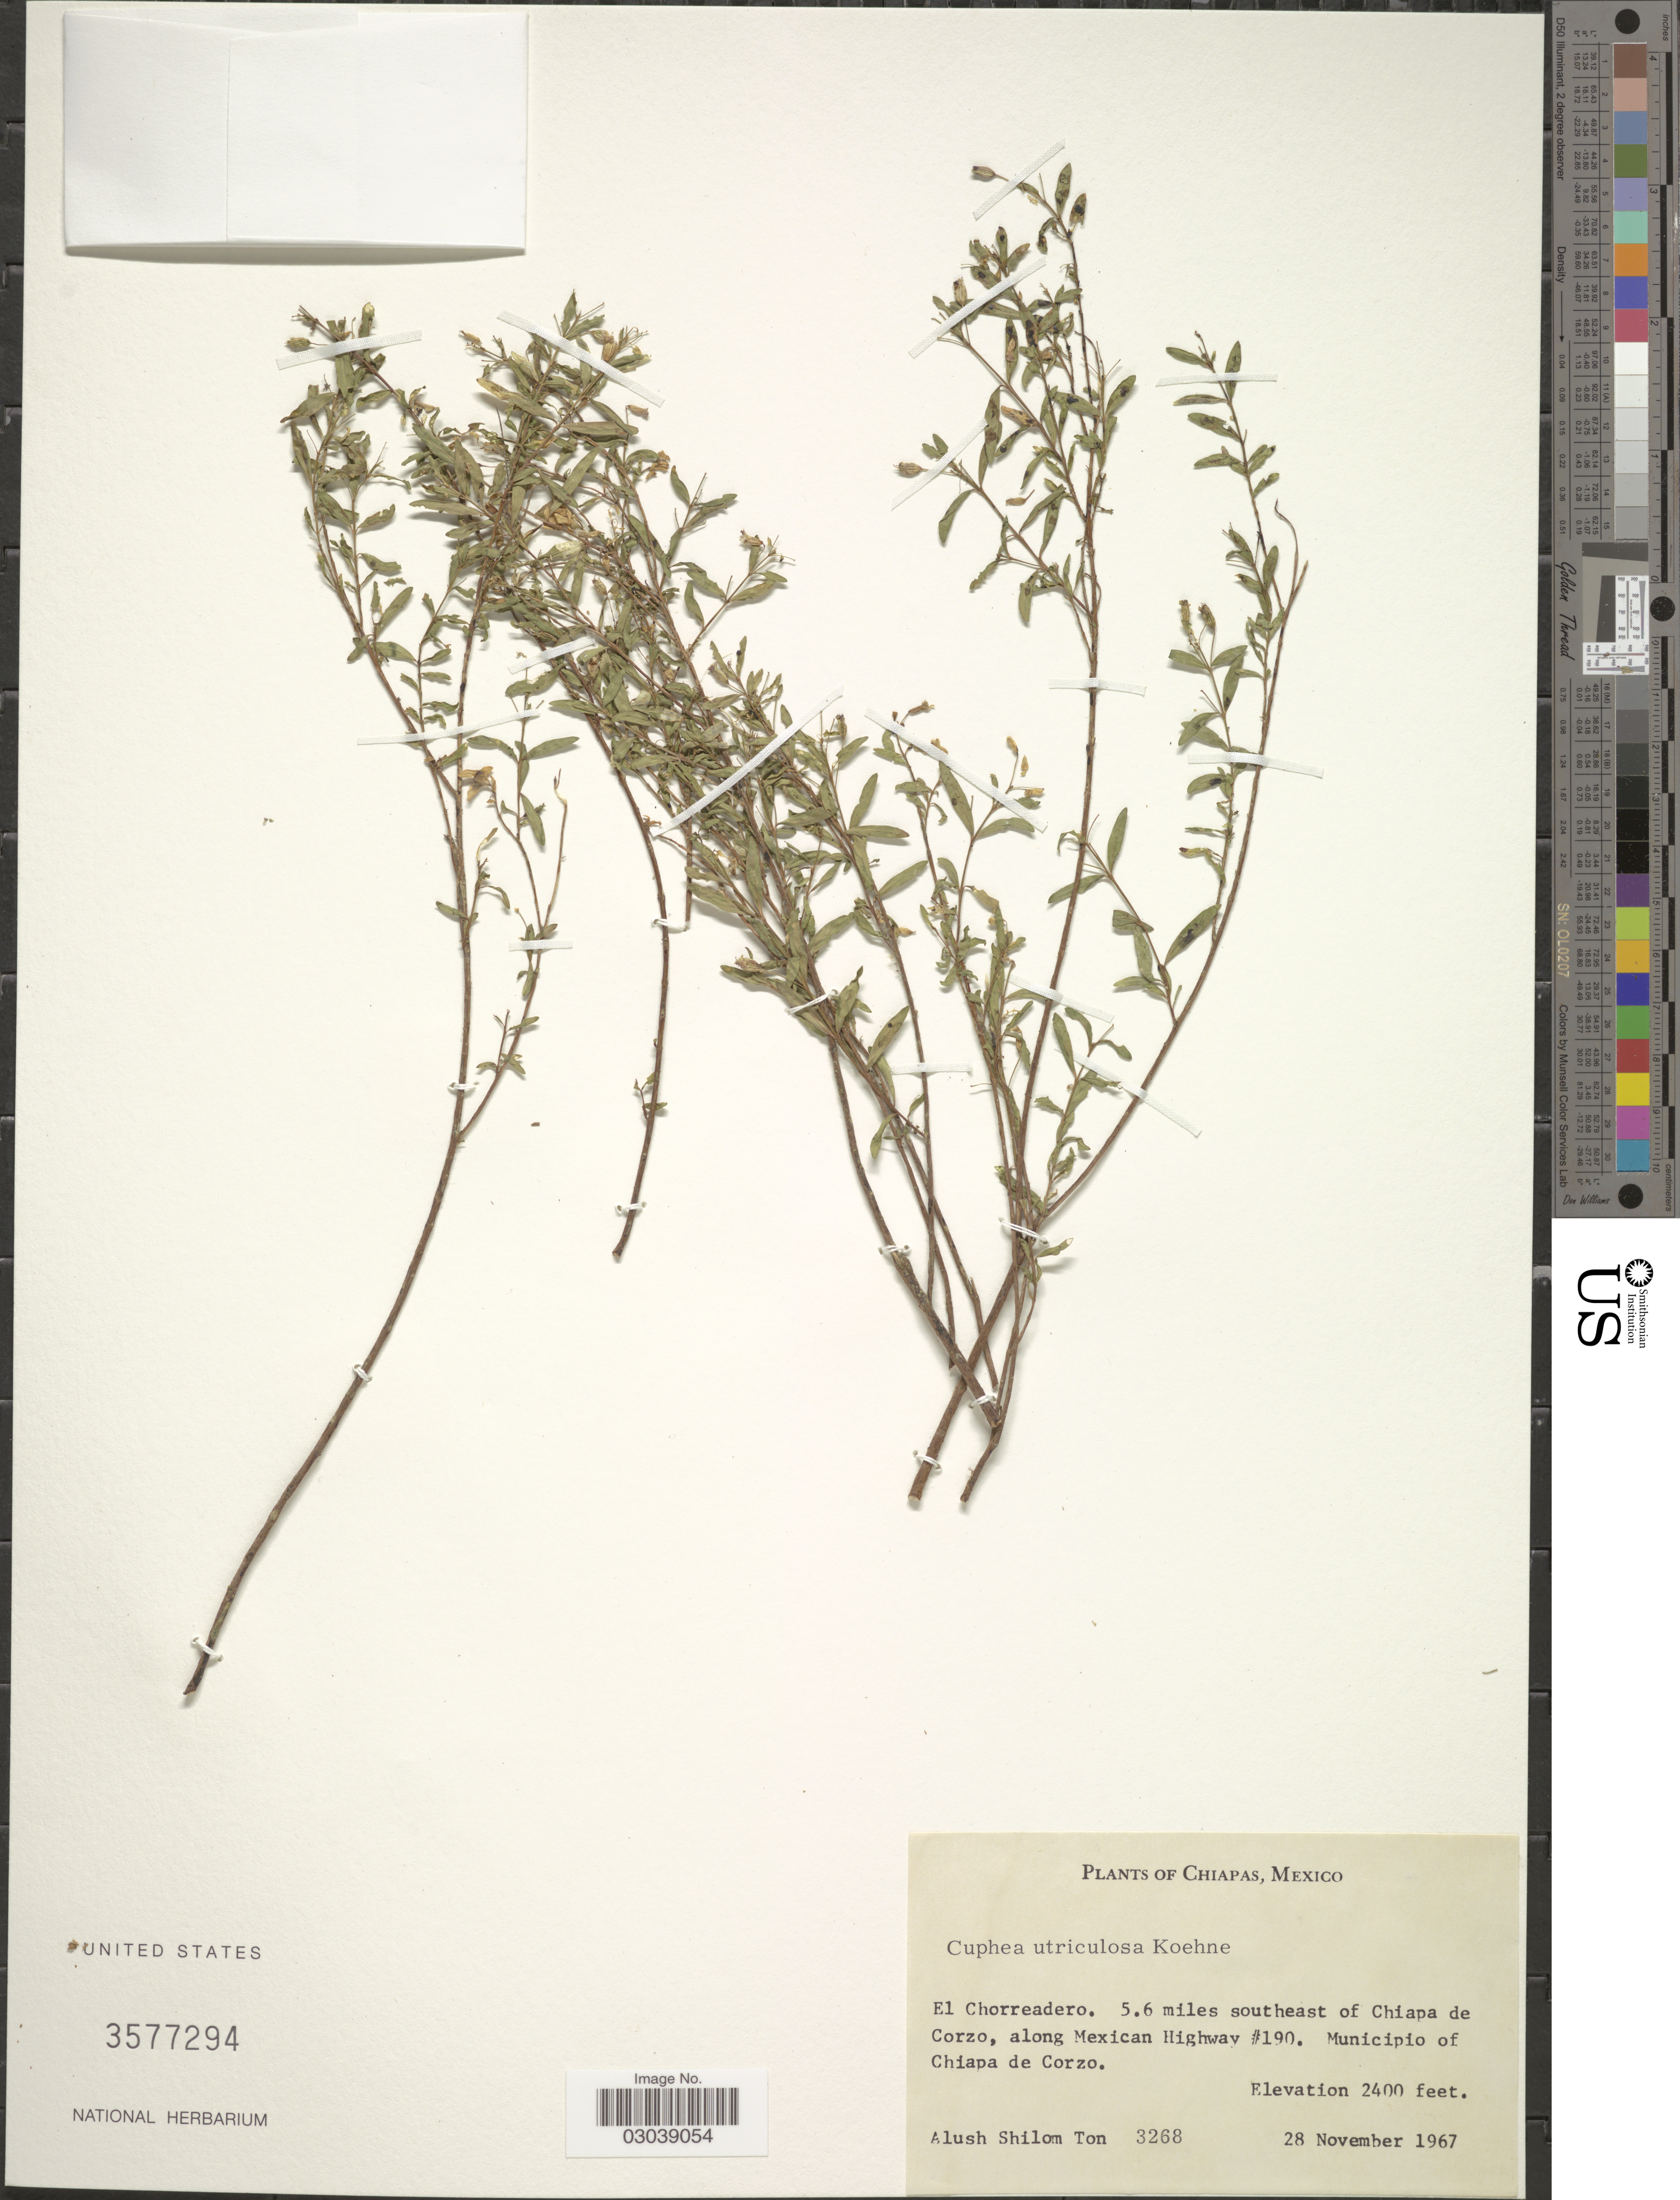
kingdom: Plantae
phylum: Tracheophyta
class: Magnoliopsida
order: Myrtales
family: Lythraceae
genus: Cuphea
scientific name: Cuphea utriculosa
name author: Koehne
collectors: A. M. Ton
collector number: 3268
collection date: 1967-11-28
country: Mexico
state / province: Chiapas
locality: El Chorreadero, 5.6 miles southeast of Chiapa de Corzo, along Mexican Highway # 190, Municipio of Chiapa de Corzo.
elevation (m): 732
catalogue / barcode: US 3577294